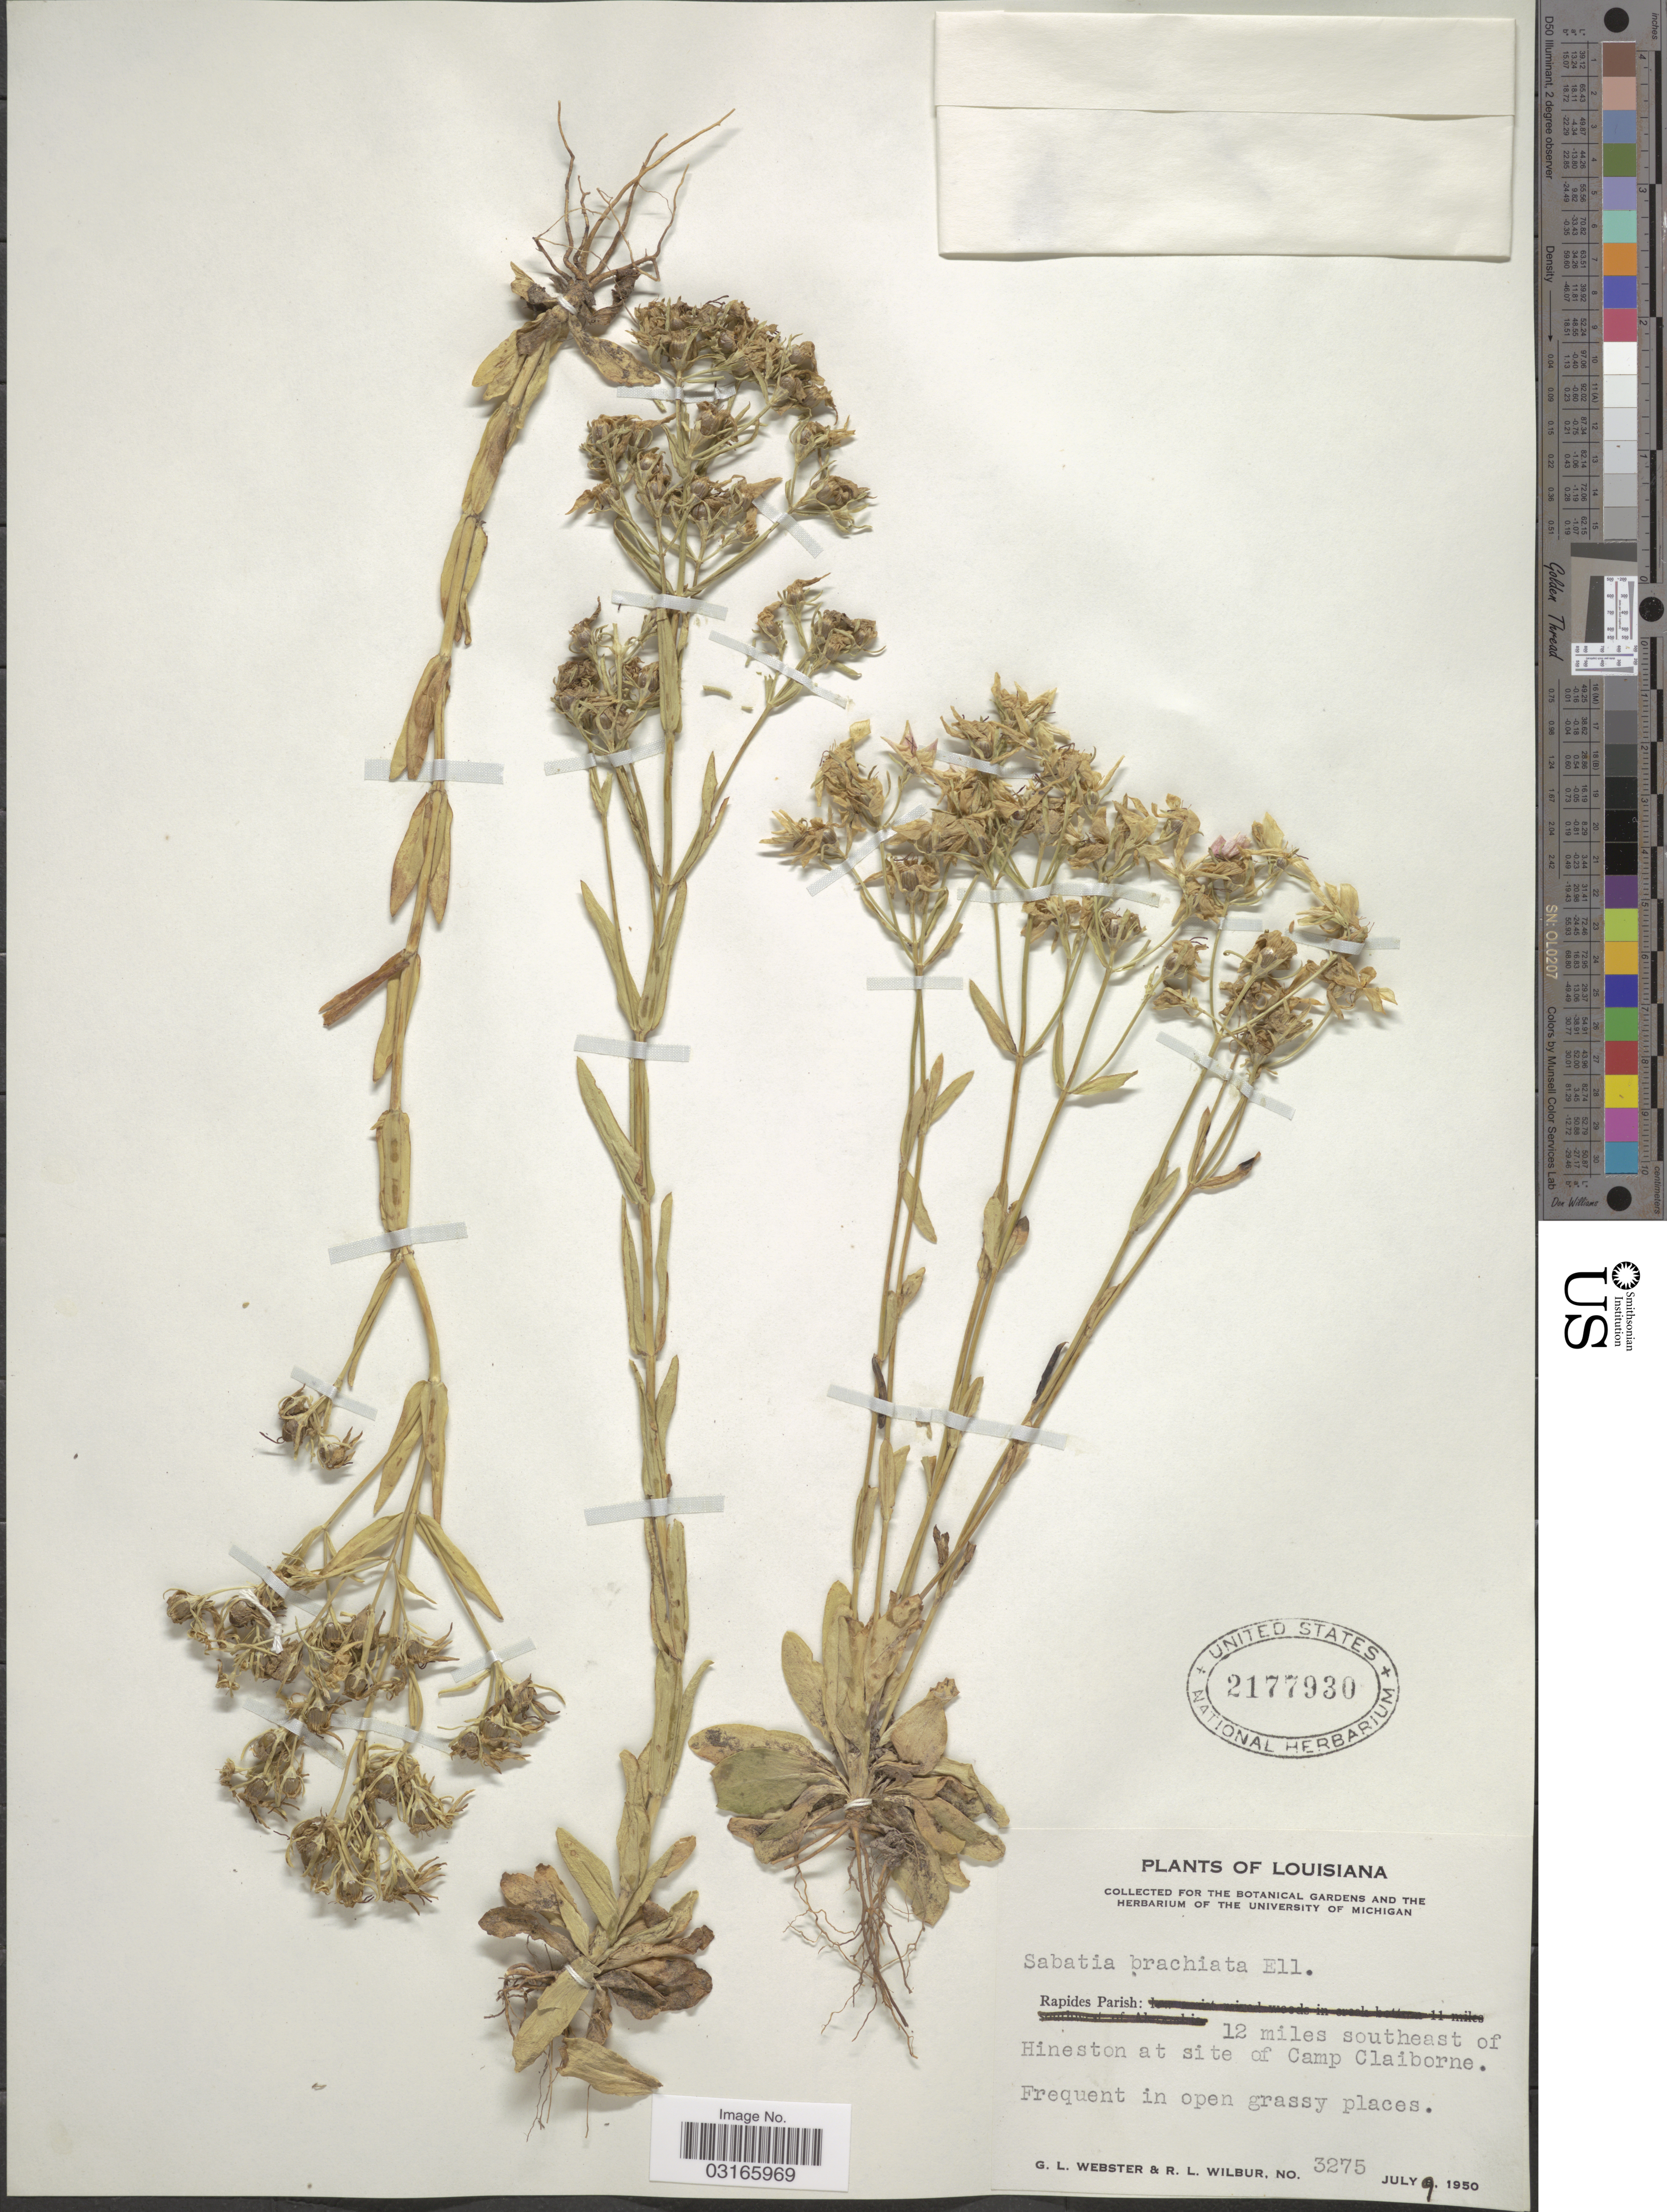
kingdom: Plantae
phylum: Tracheophyta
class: Magnoliopsida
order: Gentianales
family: Gentianaceae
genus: Sabatia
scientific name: Sabatia brachiata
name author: Elliott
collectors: G. L. Webster & R. L. Wilbur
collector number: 3275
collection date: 1950-07-09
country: United States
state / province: Louisiana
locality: Rapides Parish: 12 miles southeast of Hinestone at site of Camp Claiborne.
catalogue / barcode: US 2177930